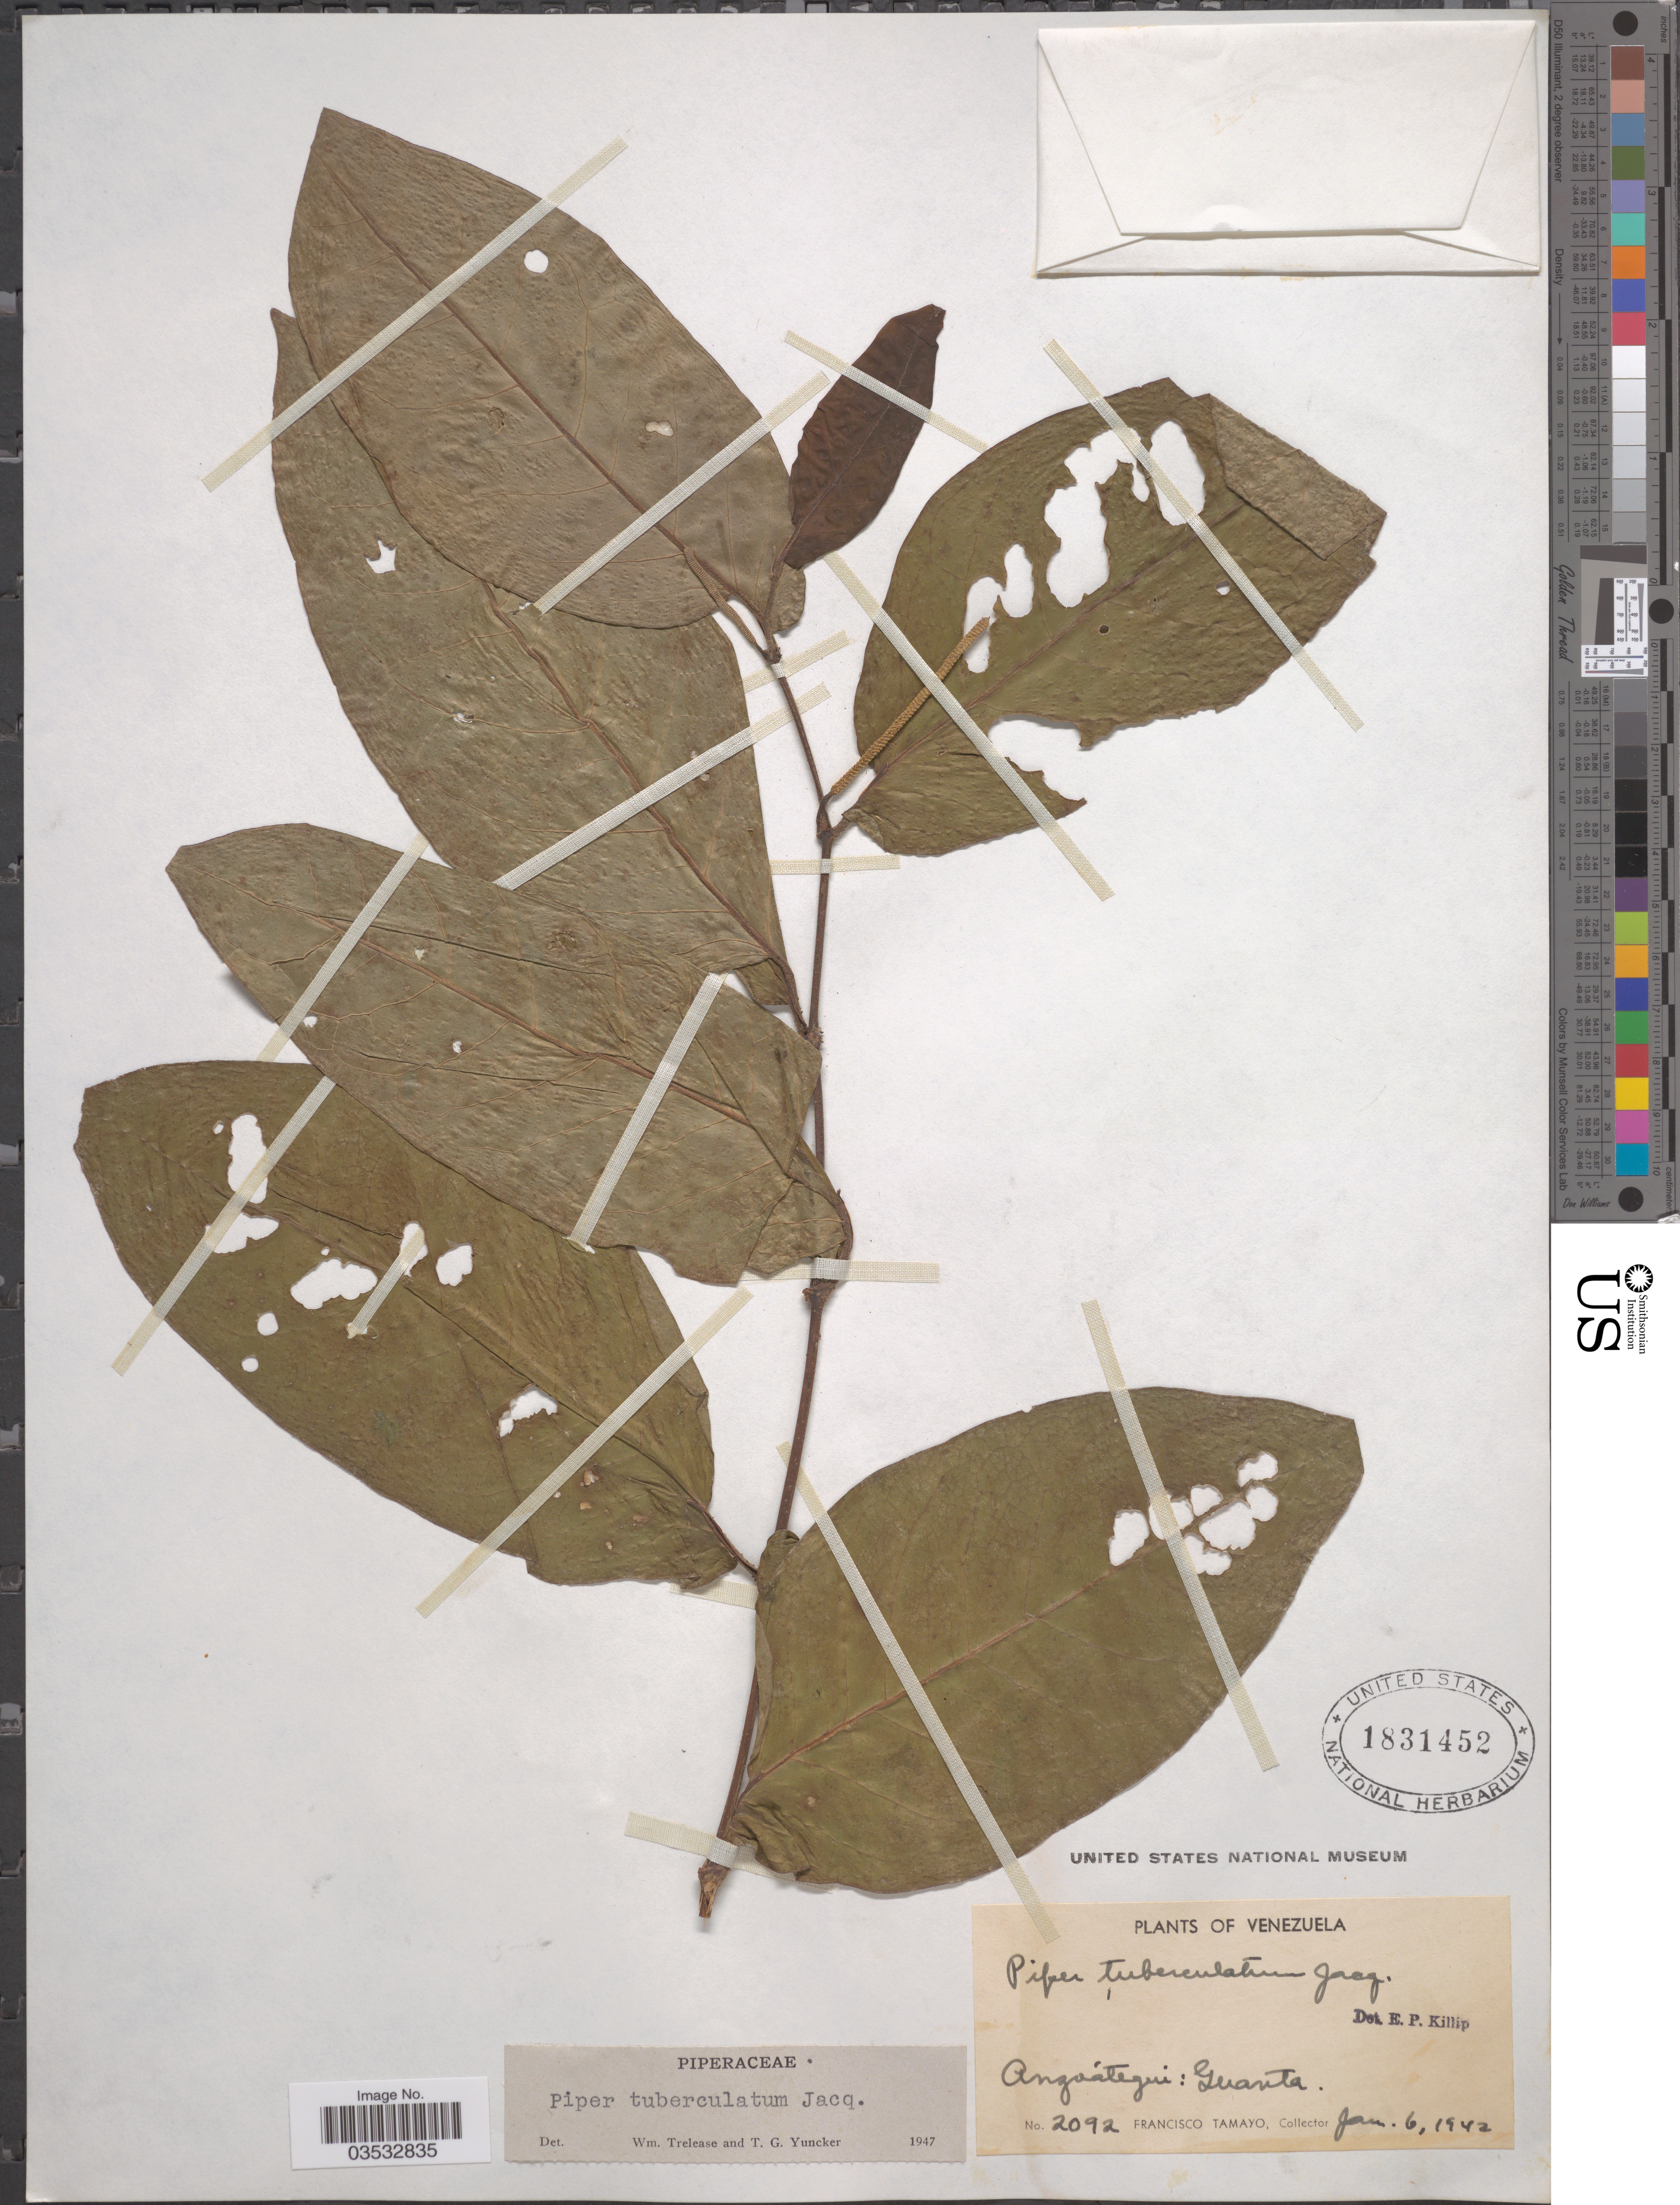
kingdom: Plantae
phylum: Tracheophyta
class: Magnoliopsida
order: Piperales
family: Piperaceae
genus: Piper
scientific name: Piper tuberculatum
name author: Jacq.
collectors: F. Tamayo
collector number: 2092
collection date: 1942-01-06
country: Venezuela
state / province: Anzoategui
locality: Guanta.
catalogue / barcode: US 1831452